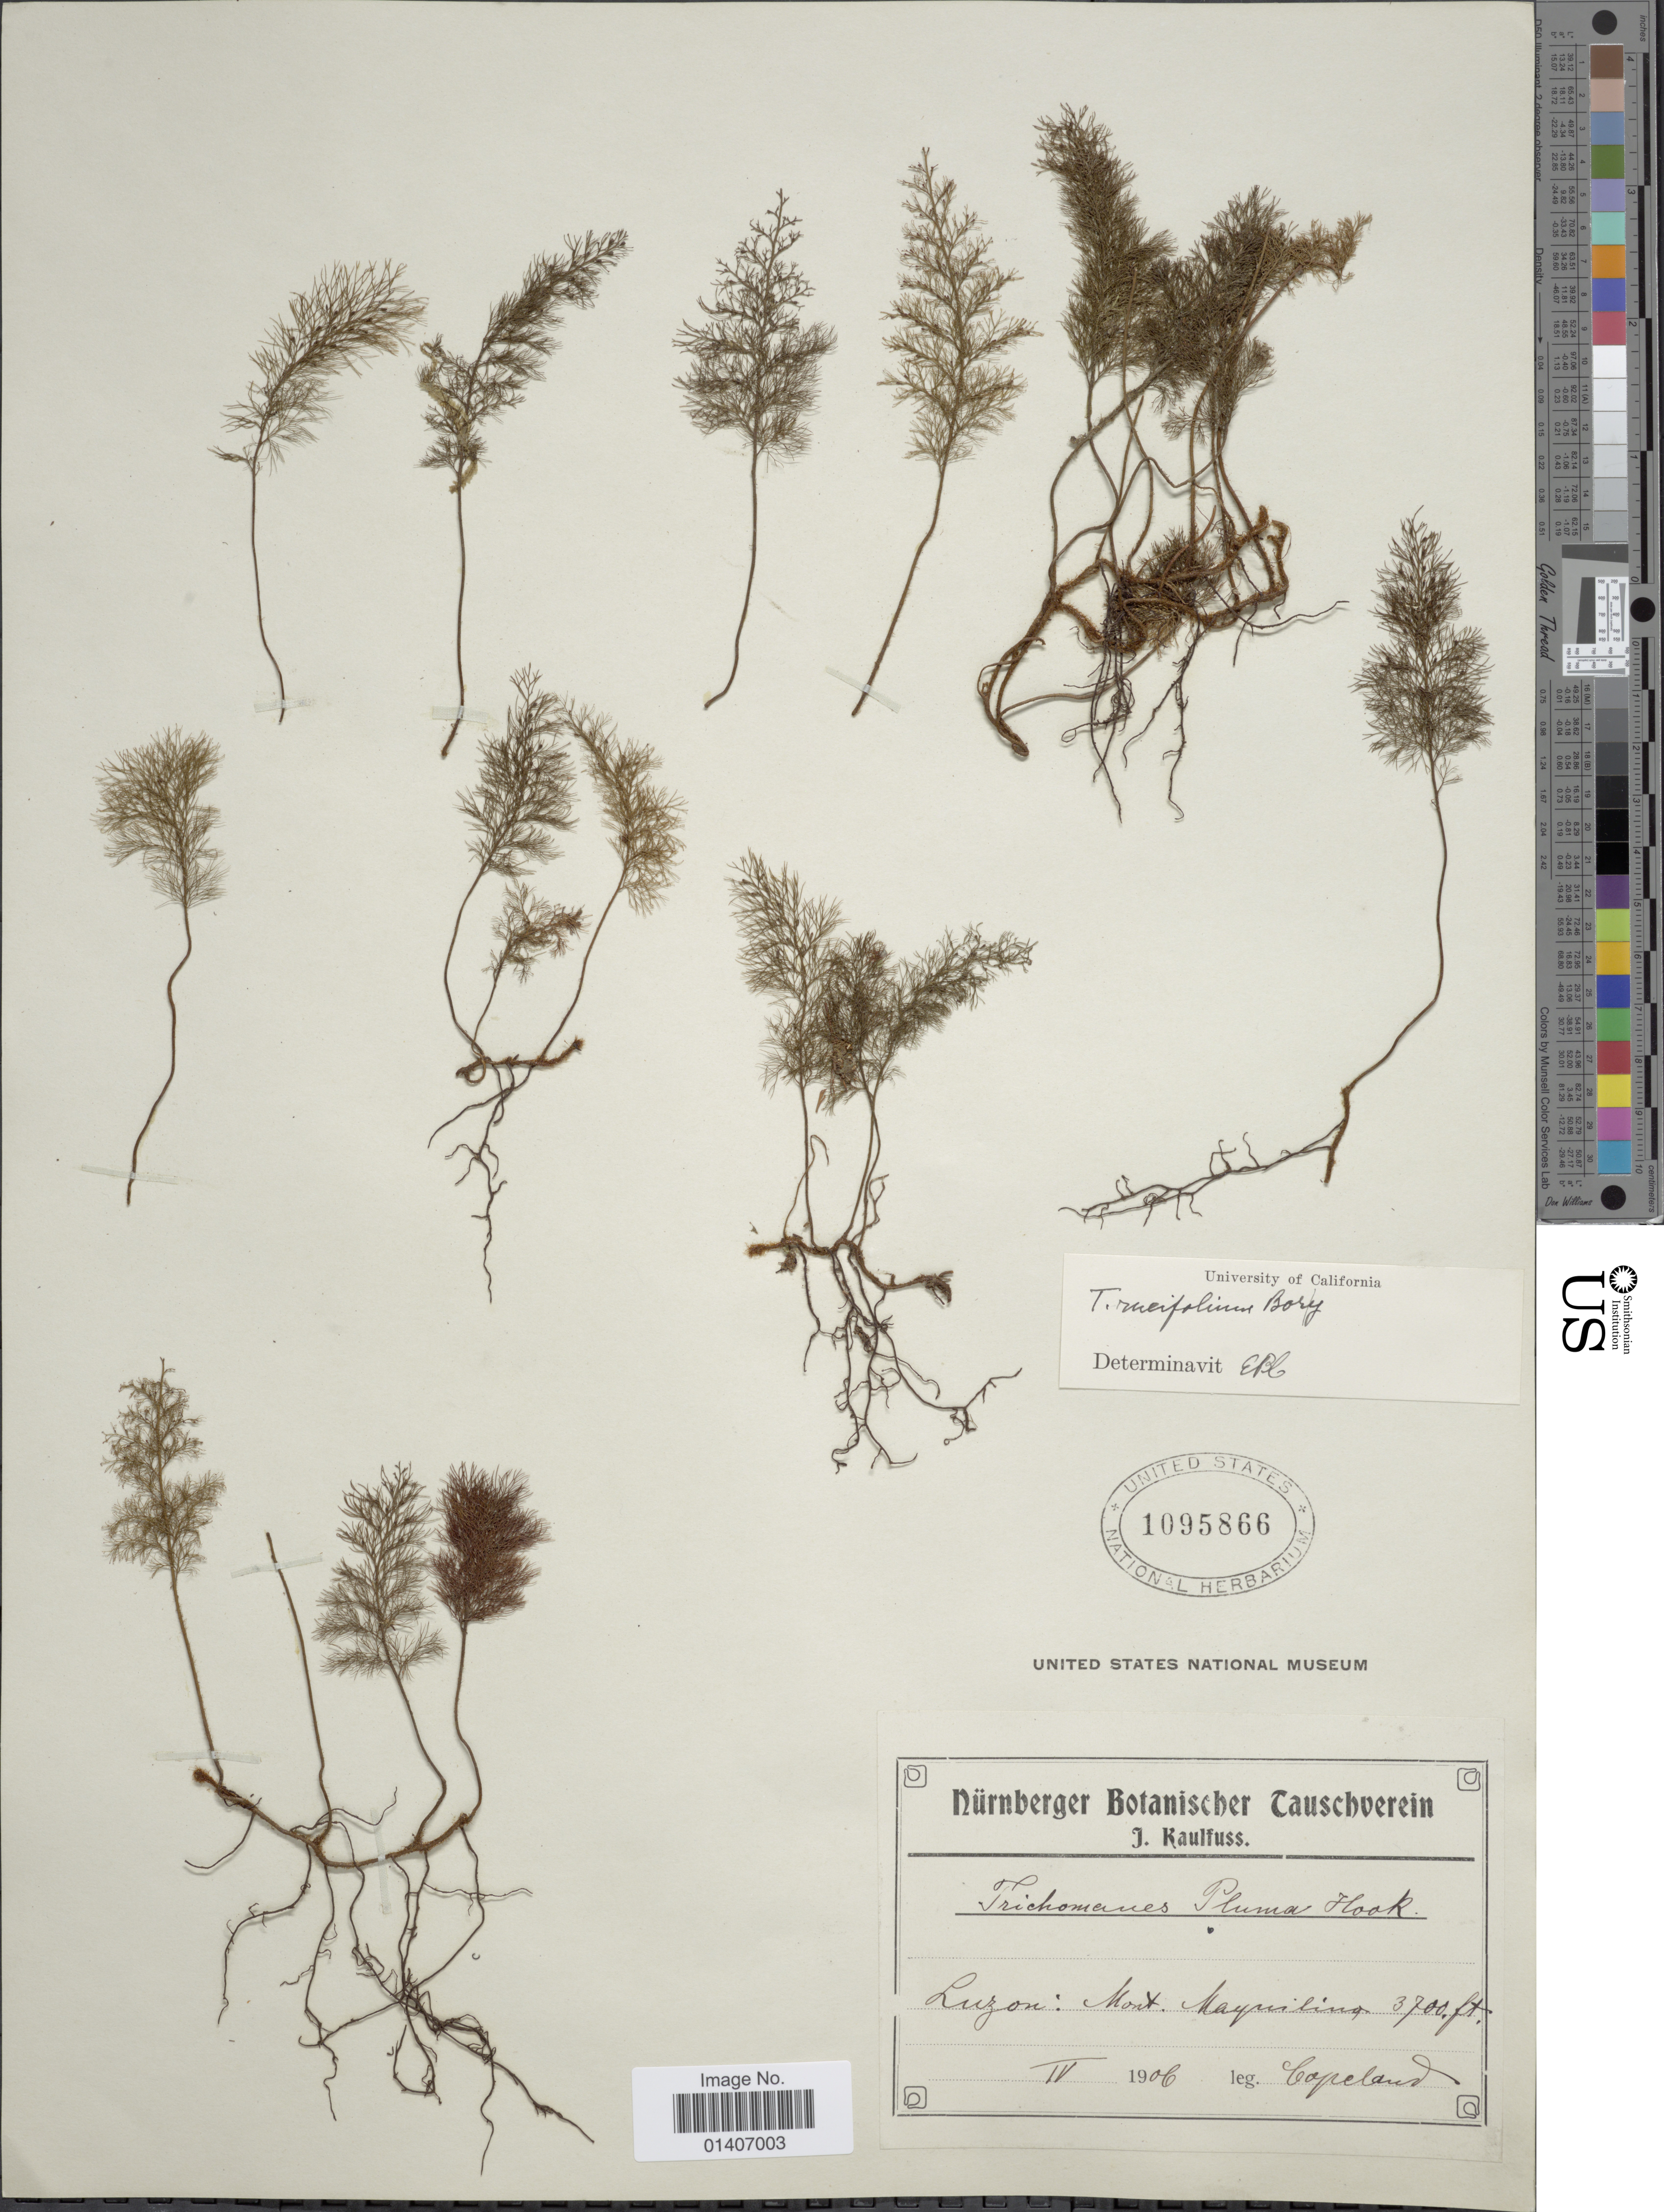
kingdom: Plantae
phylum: Tracheophyta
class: Polypodiopsida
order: Hymenophyllales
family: Hymenophyllaceae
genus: Abrodictyum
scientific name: Abrodictyum meifolium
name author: (Bory) Ebihara & K. Iwats.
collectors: -- Copeland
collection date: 1906-04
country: Philippines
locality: Luzon: Mont. Maquiling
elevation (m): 1128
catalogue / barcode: US 1095866